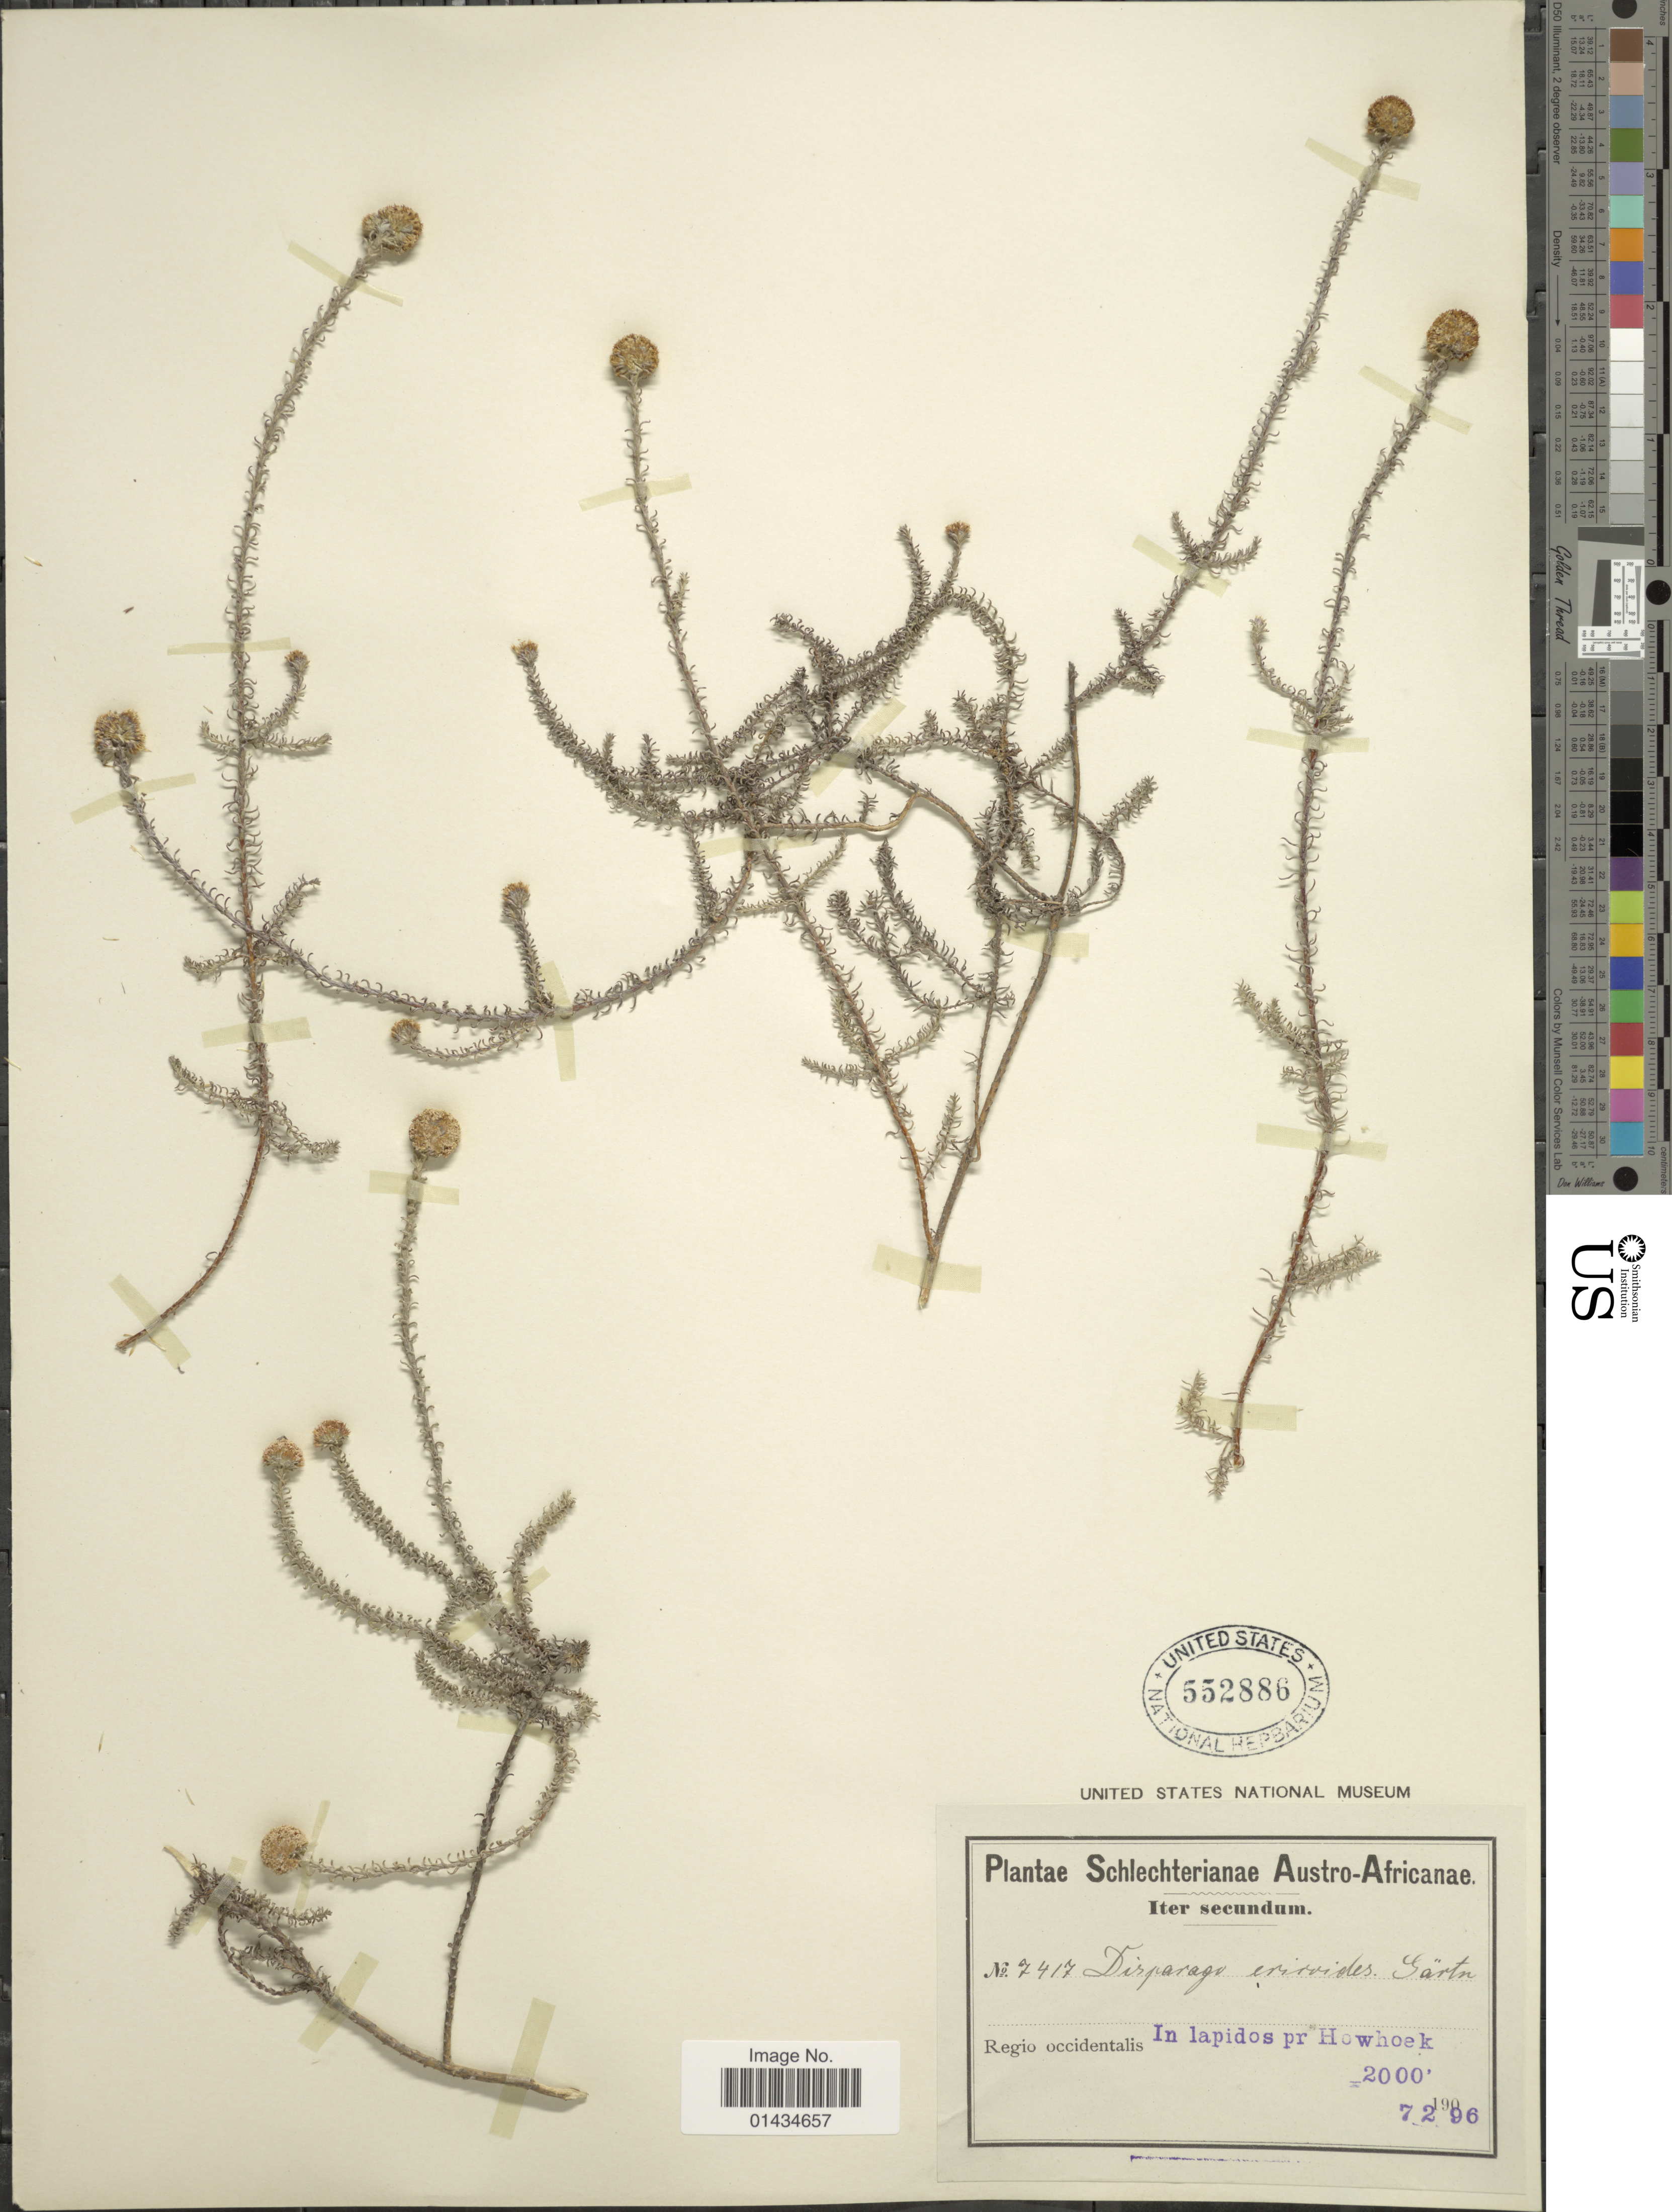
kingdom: Plantae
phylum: Tracheophyta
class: Magnoliopsida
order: Asterales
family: Asteraceae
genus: Disparago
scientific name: Disparago tortilis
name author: (DC.) Sch. Bip.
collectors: Schlechter, --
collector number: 7417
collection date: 1996-02-07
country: South Africa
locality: Austro-Africanane, regio occidentalis in lapidos pr Howhoek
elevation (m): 610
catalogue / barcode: US 552886